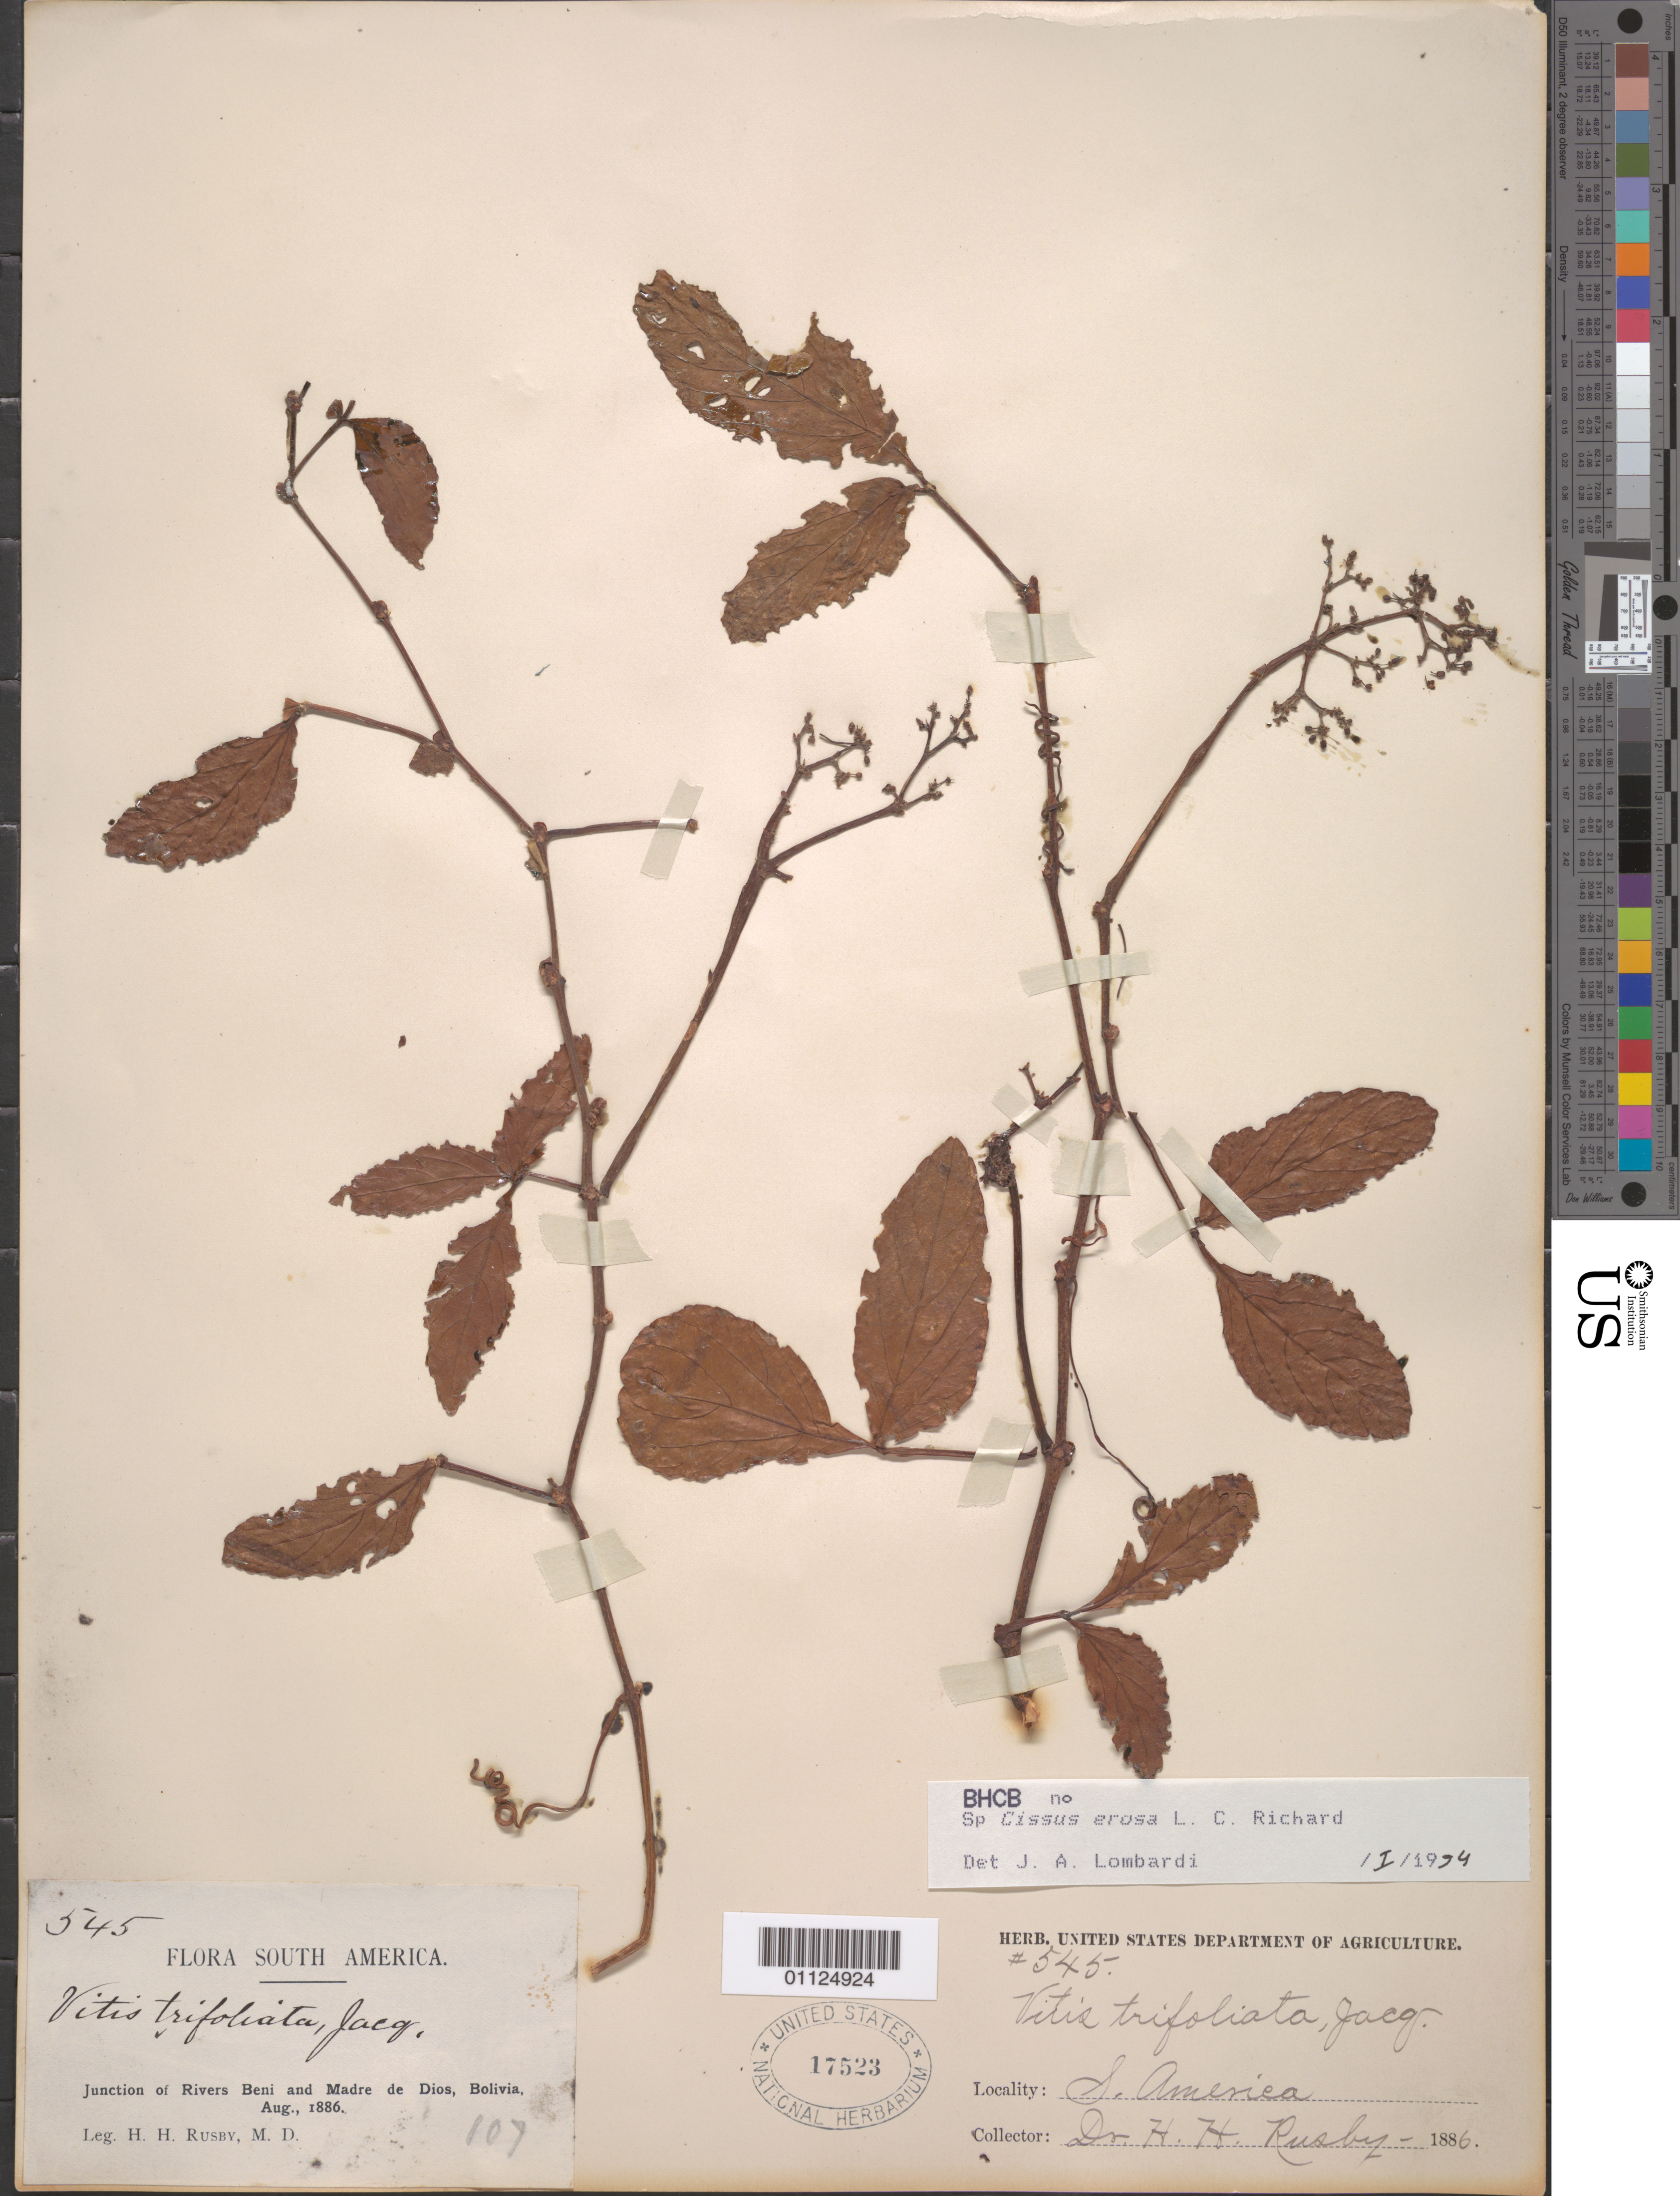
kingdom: Plantae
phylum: Tracheophyta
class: Magnoliopsida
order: Vitales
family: Vitaceae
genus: Cissus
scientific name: Cissus erosa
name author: Rich.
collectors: H. H. Rusby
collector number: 545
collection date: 1886-08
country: Bolivia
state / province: Beni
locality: Junction of Rivers Beni and Madre de Dios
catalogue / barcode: US 17523